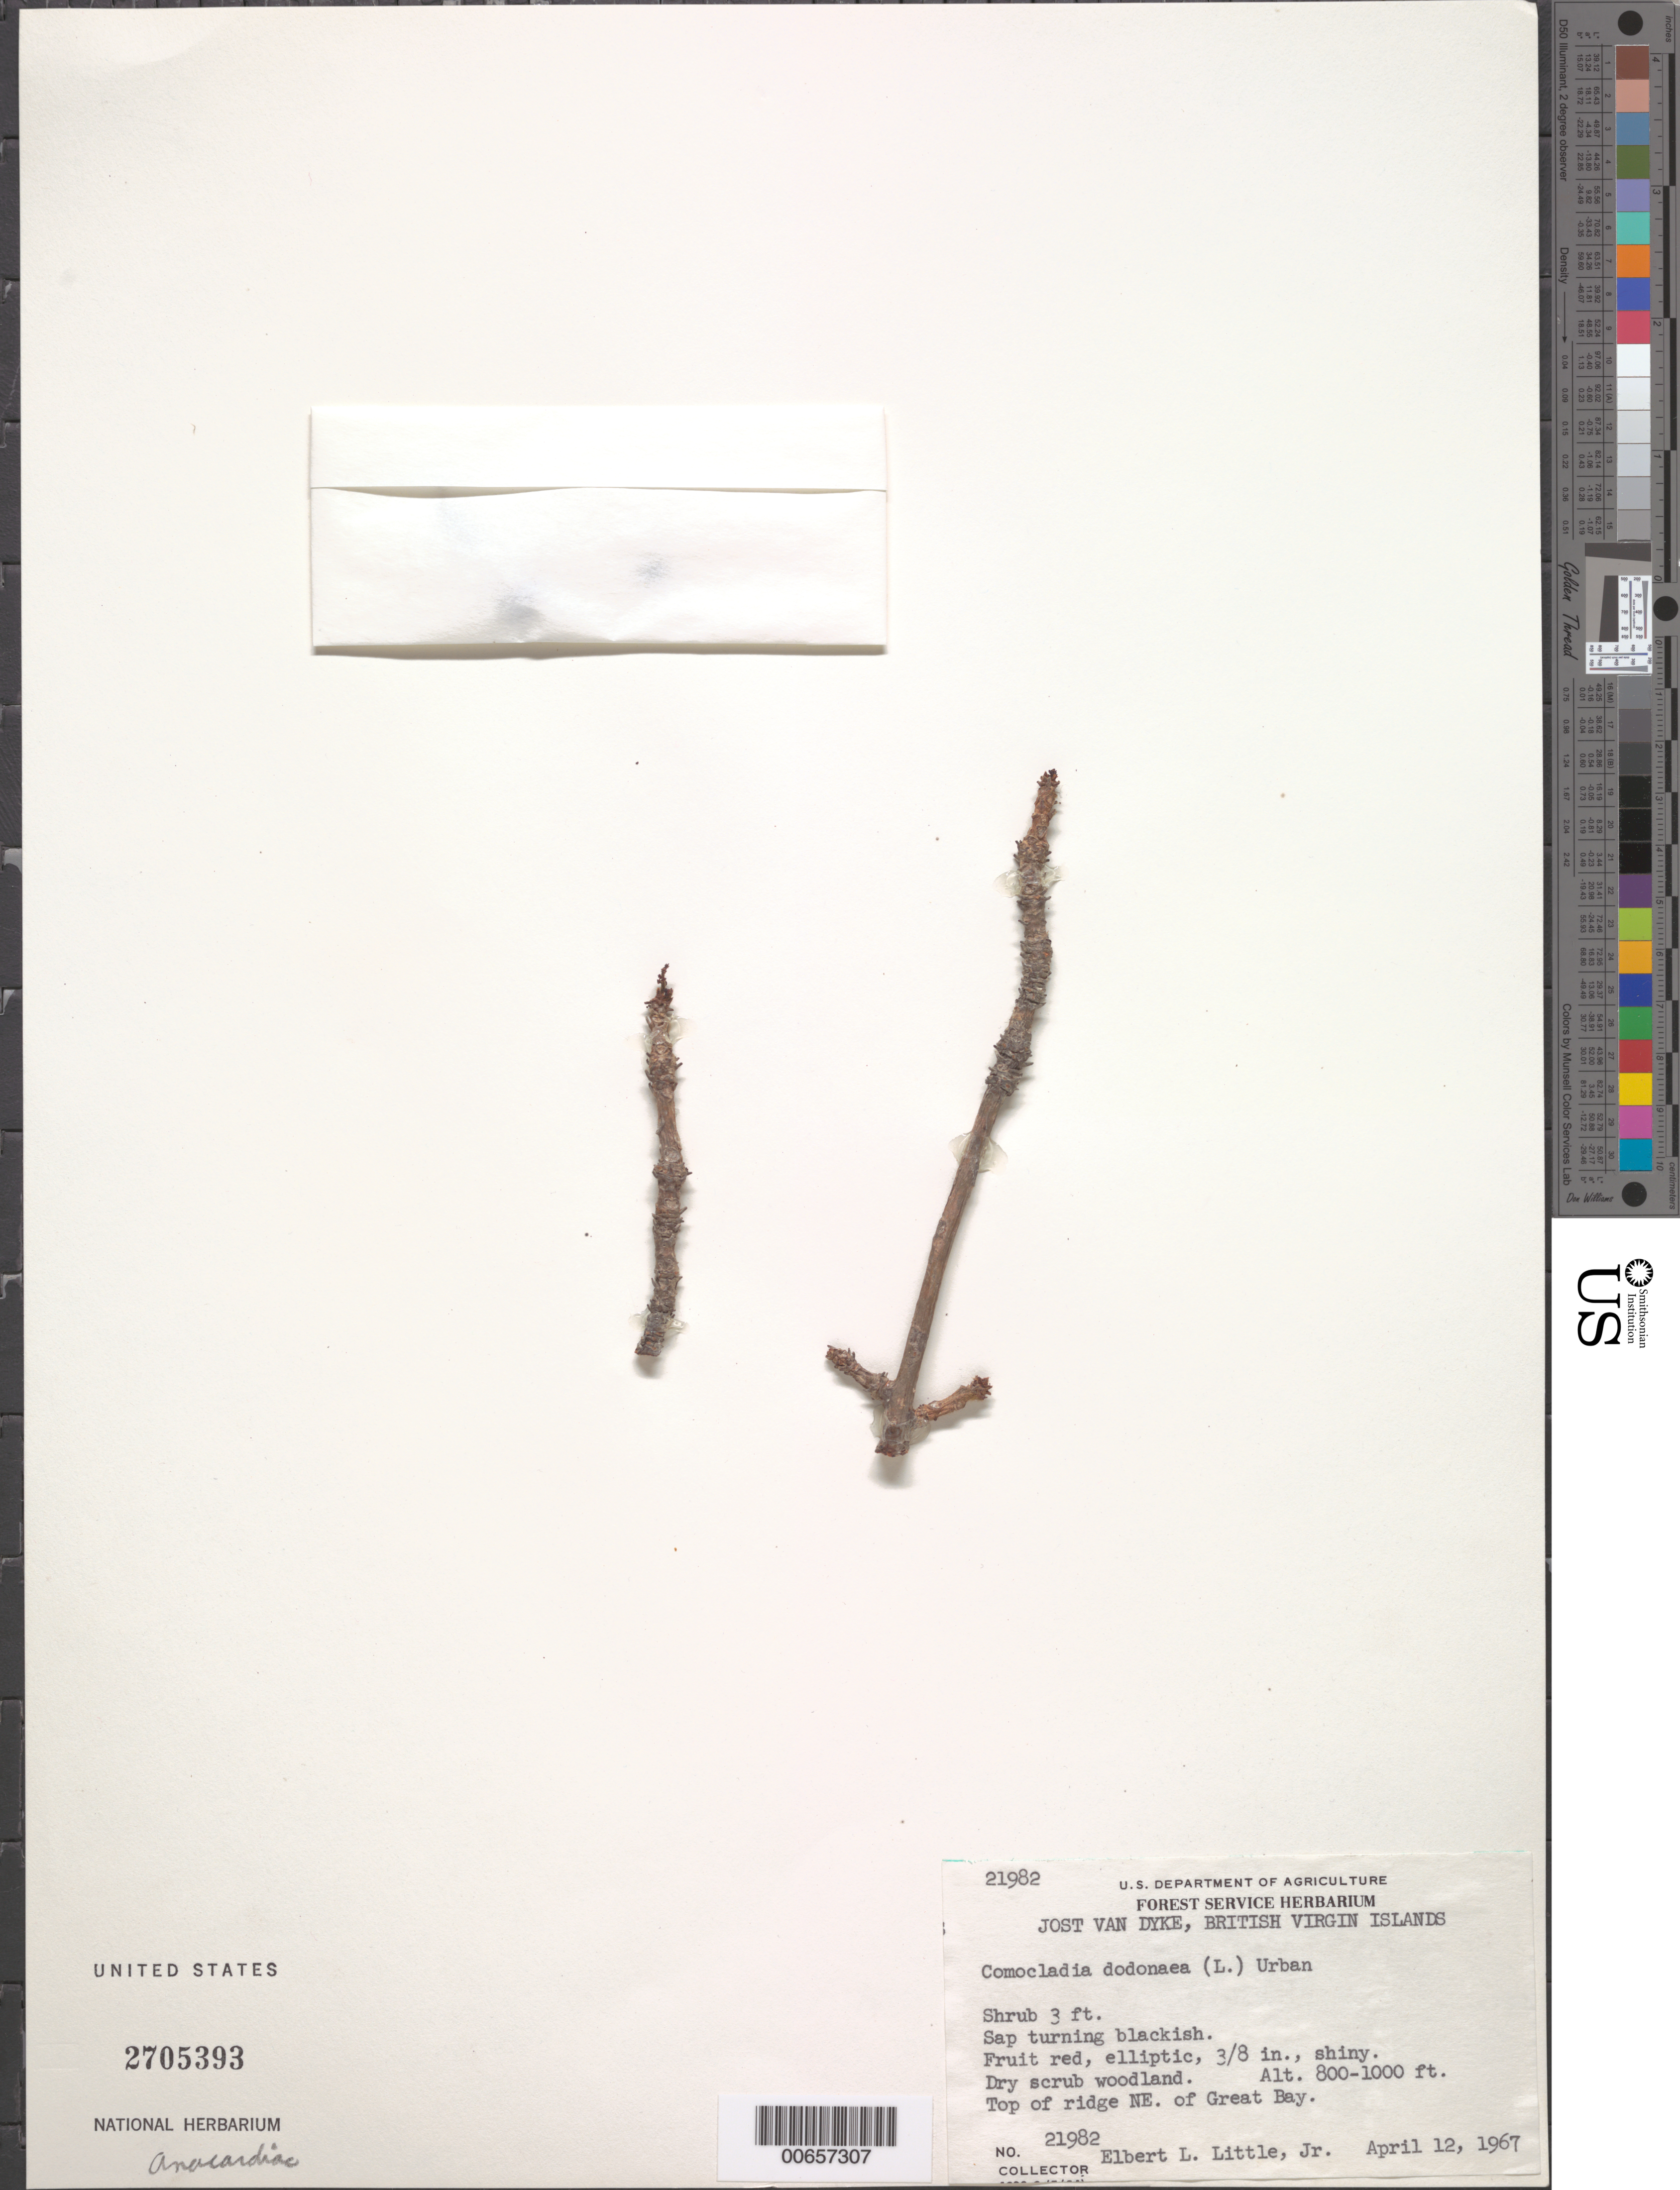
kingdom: Plantae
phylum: Tracheophyta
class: Magnoliopsida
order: Sapindales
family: Anacardiaceae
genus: Comocladia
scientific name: Comocladia dodonaea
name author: (L.) Urb.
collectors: E. L. Little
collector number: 21982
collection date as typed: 12 Apr 1967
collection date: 1967-04-12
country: British Virgin Islands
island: Jost Van Dyke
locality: Great Bay, top of ridge NE of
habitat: Dry scrub woodland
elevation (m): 244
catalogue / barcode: US 2705393